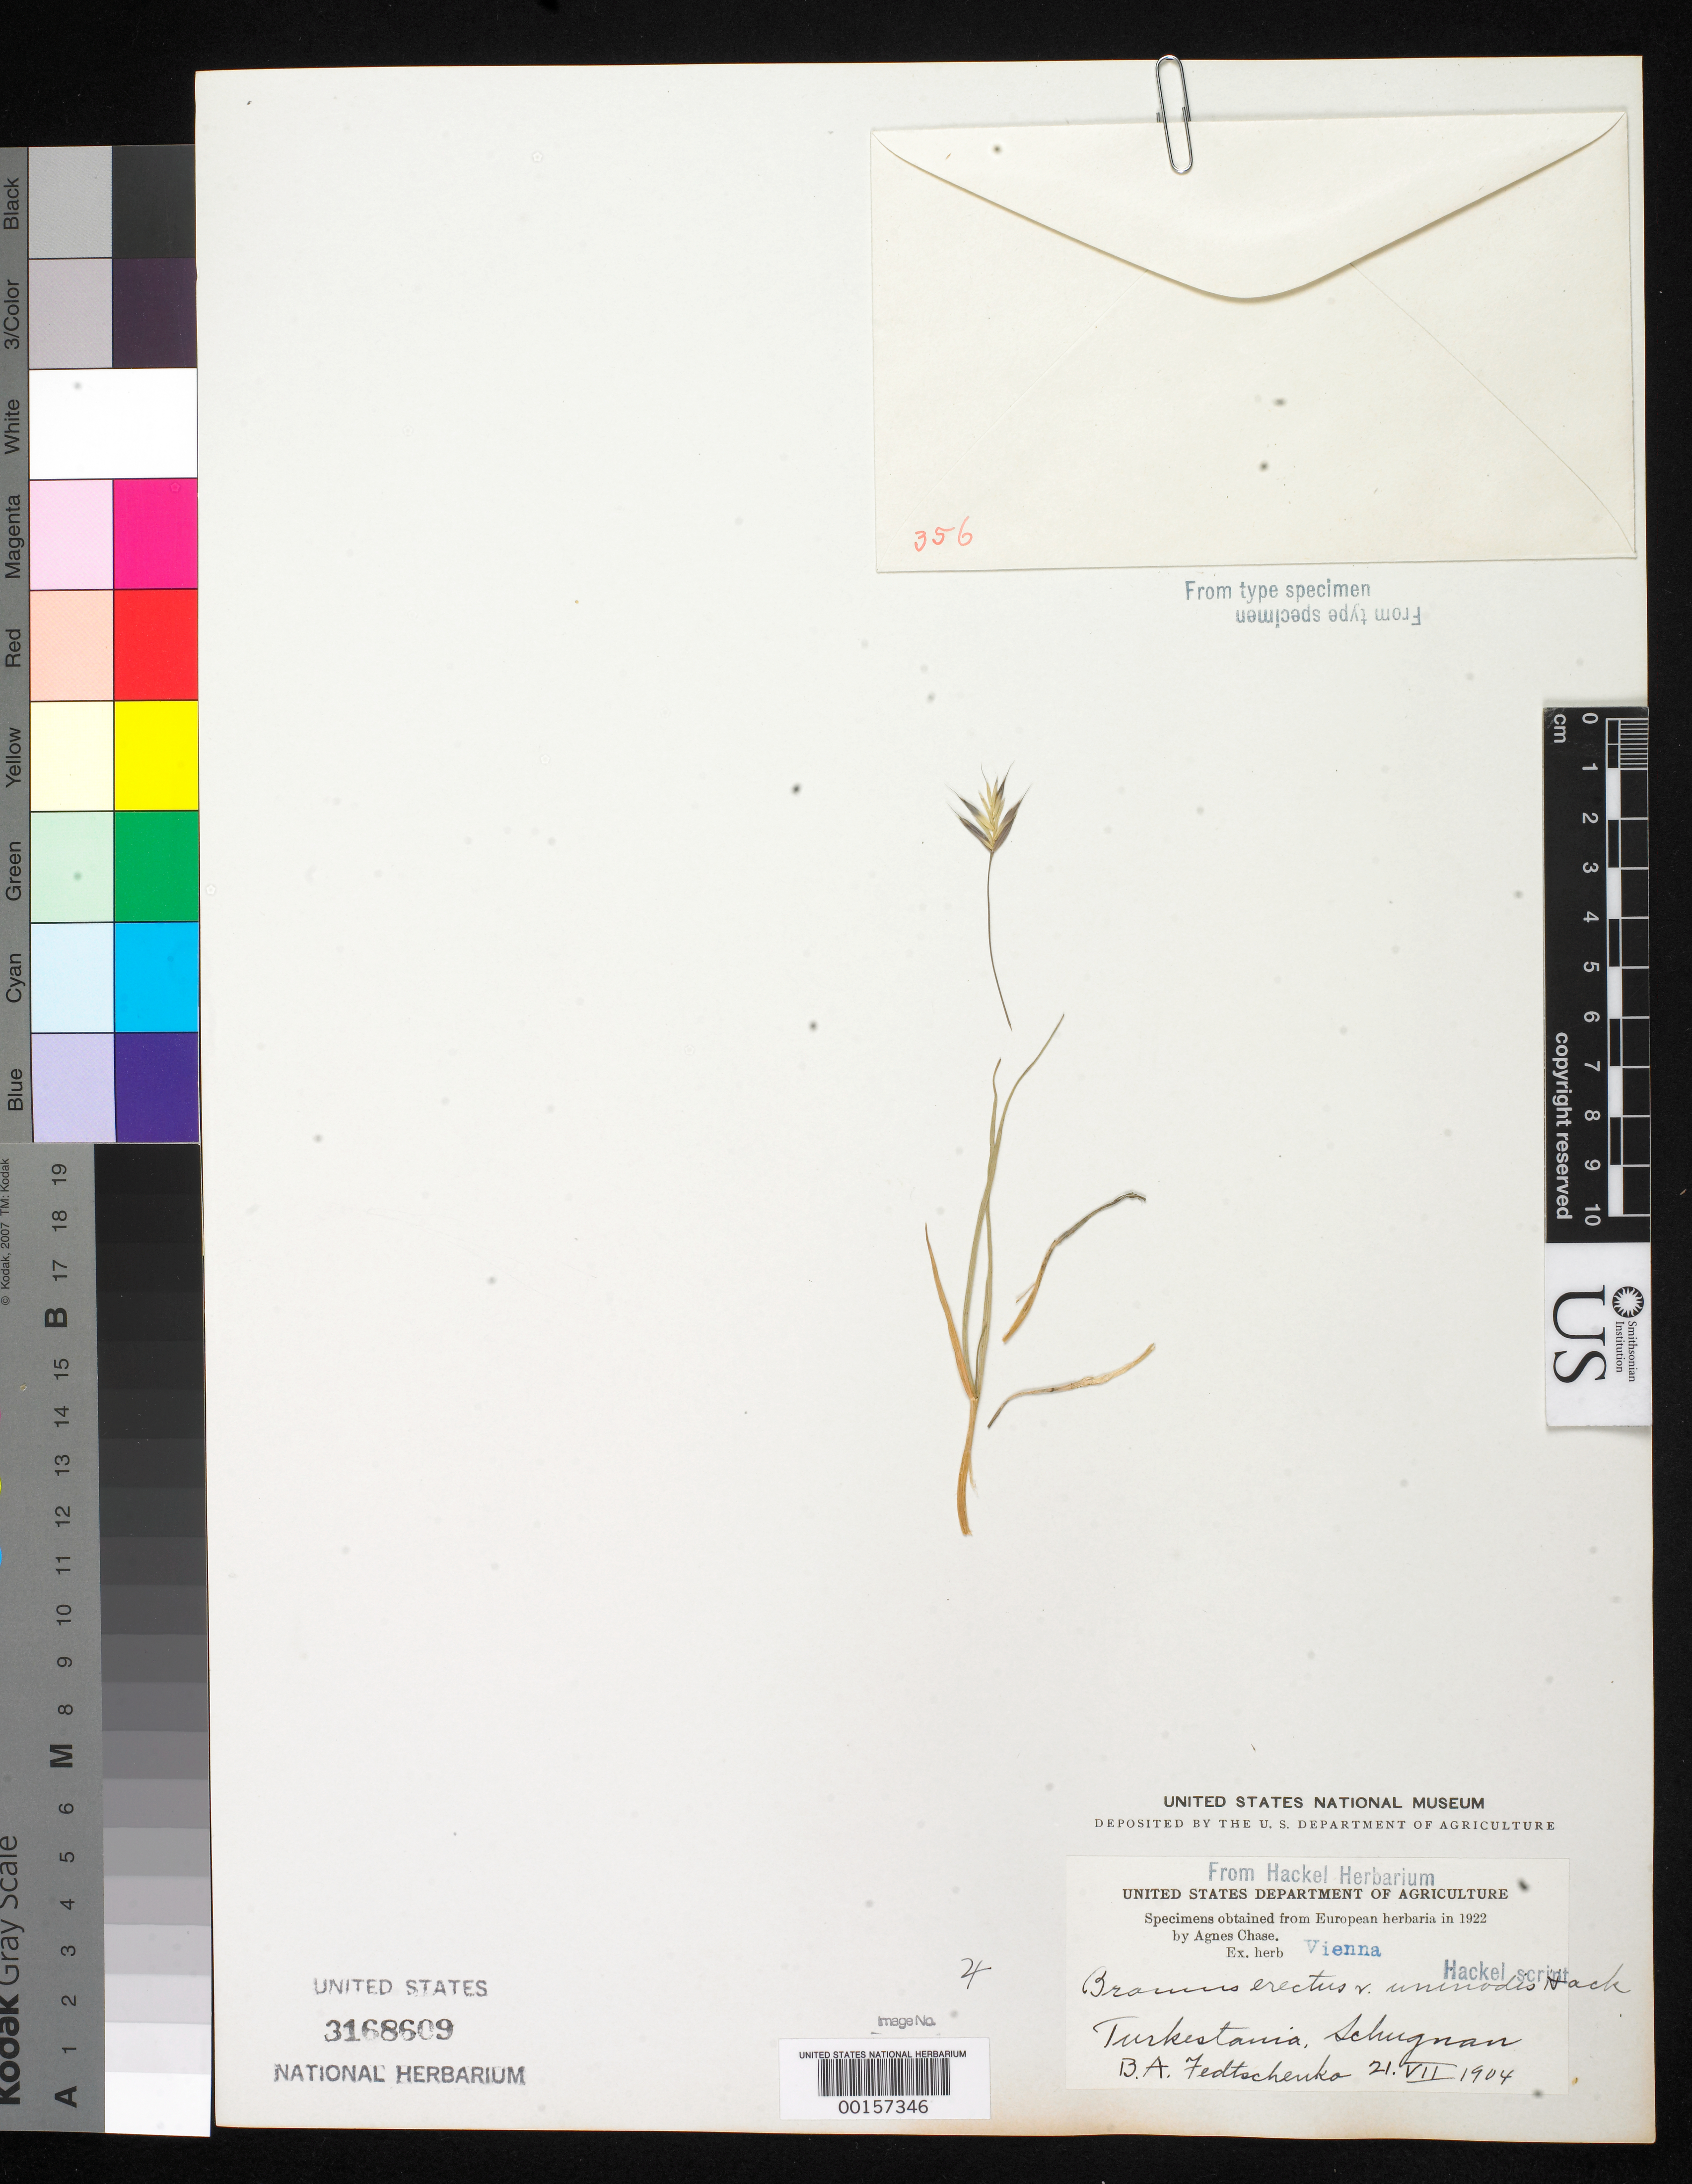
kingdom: Plantae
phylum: Tracheophyta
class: Liliopsida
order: Poales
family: Poaceae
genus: Bromus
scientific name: Bromus erectus var. uninodes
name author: Hack.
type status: Type Fragment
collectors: B. A. Fedtschenko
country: Tajikistan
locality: Schugnan. (country as "Turkestan")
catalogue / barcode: US 3168609